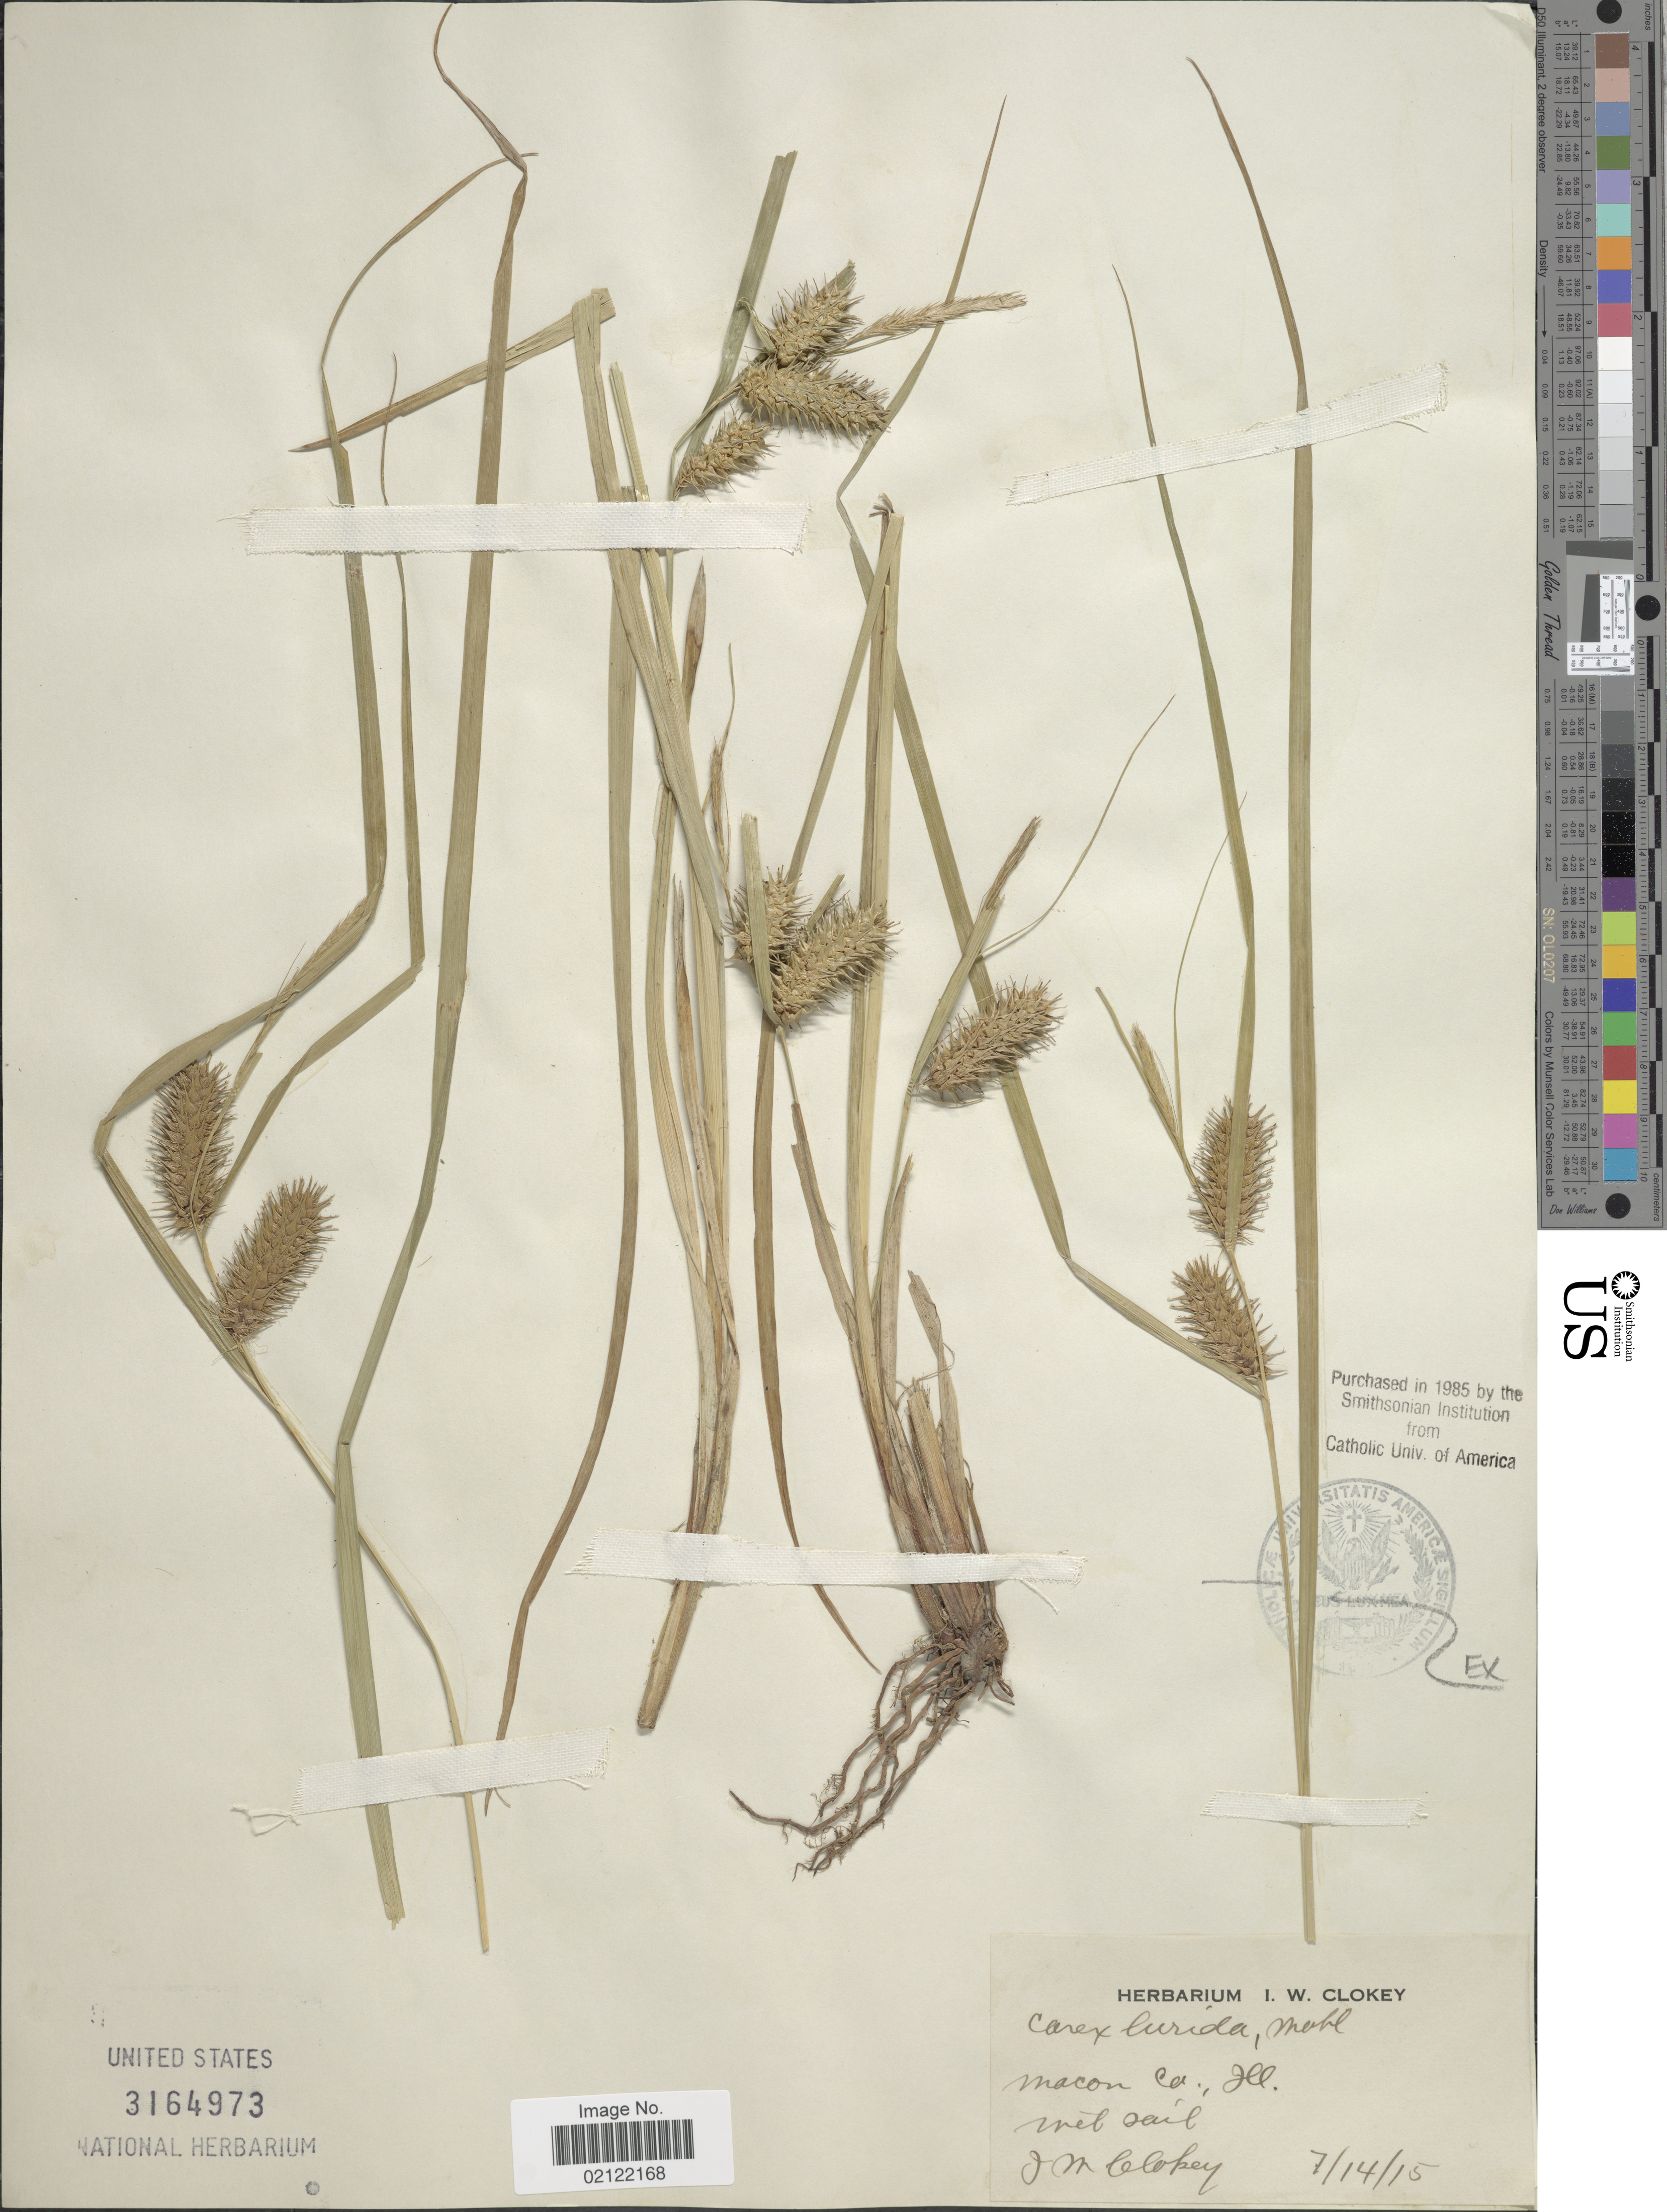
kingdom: Plantae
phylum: Tracheophyta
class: Liliopsida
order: Poales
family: Cyperaceae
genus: Carex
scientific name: Carex lurida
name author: Wahlenb.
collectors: I. W. Clokey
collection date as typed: Transcribed d/m/y: 14/7/15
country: United States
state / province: Illinois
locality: Macon Co., Ill.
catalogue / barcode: US 3164973